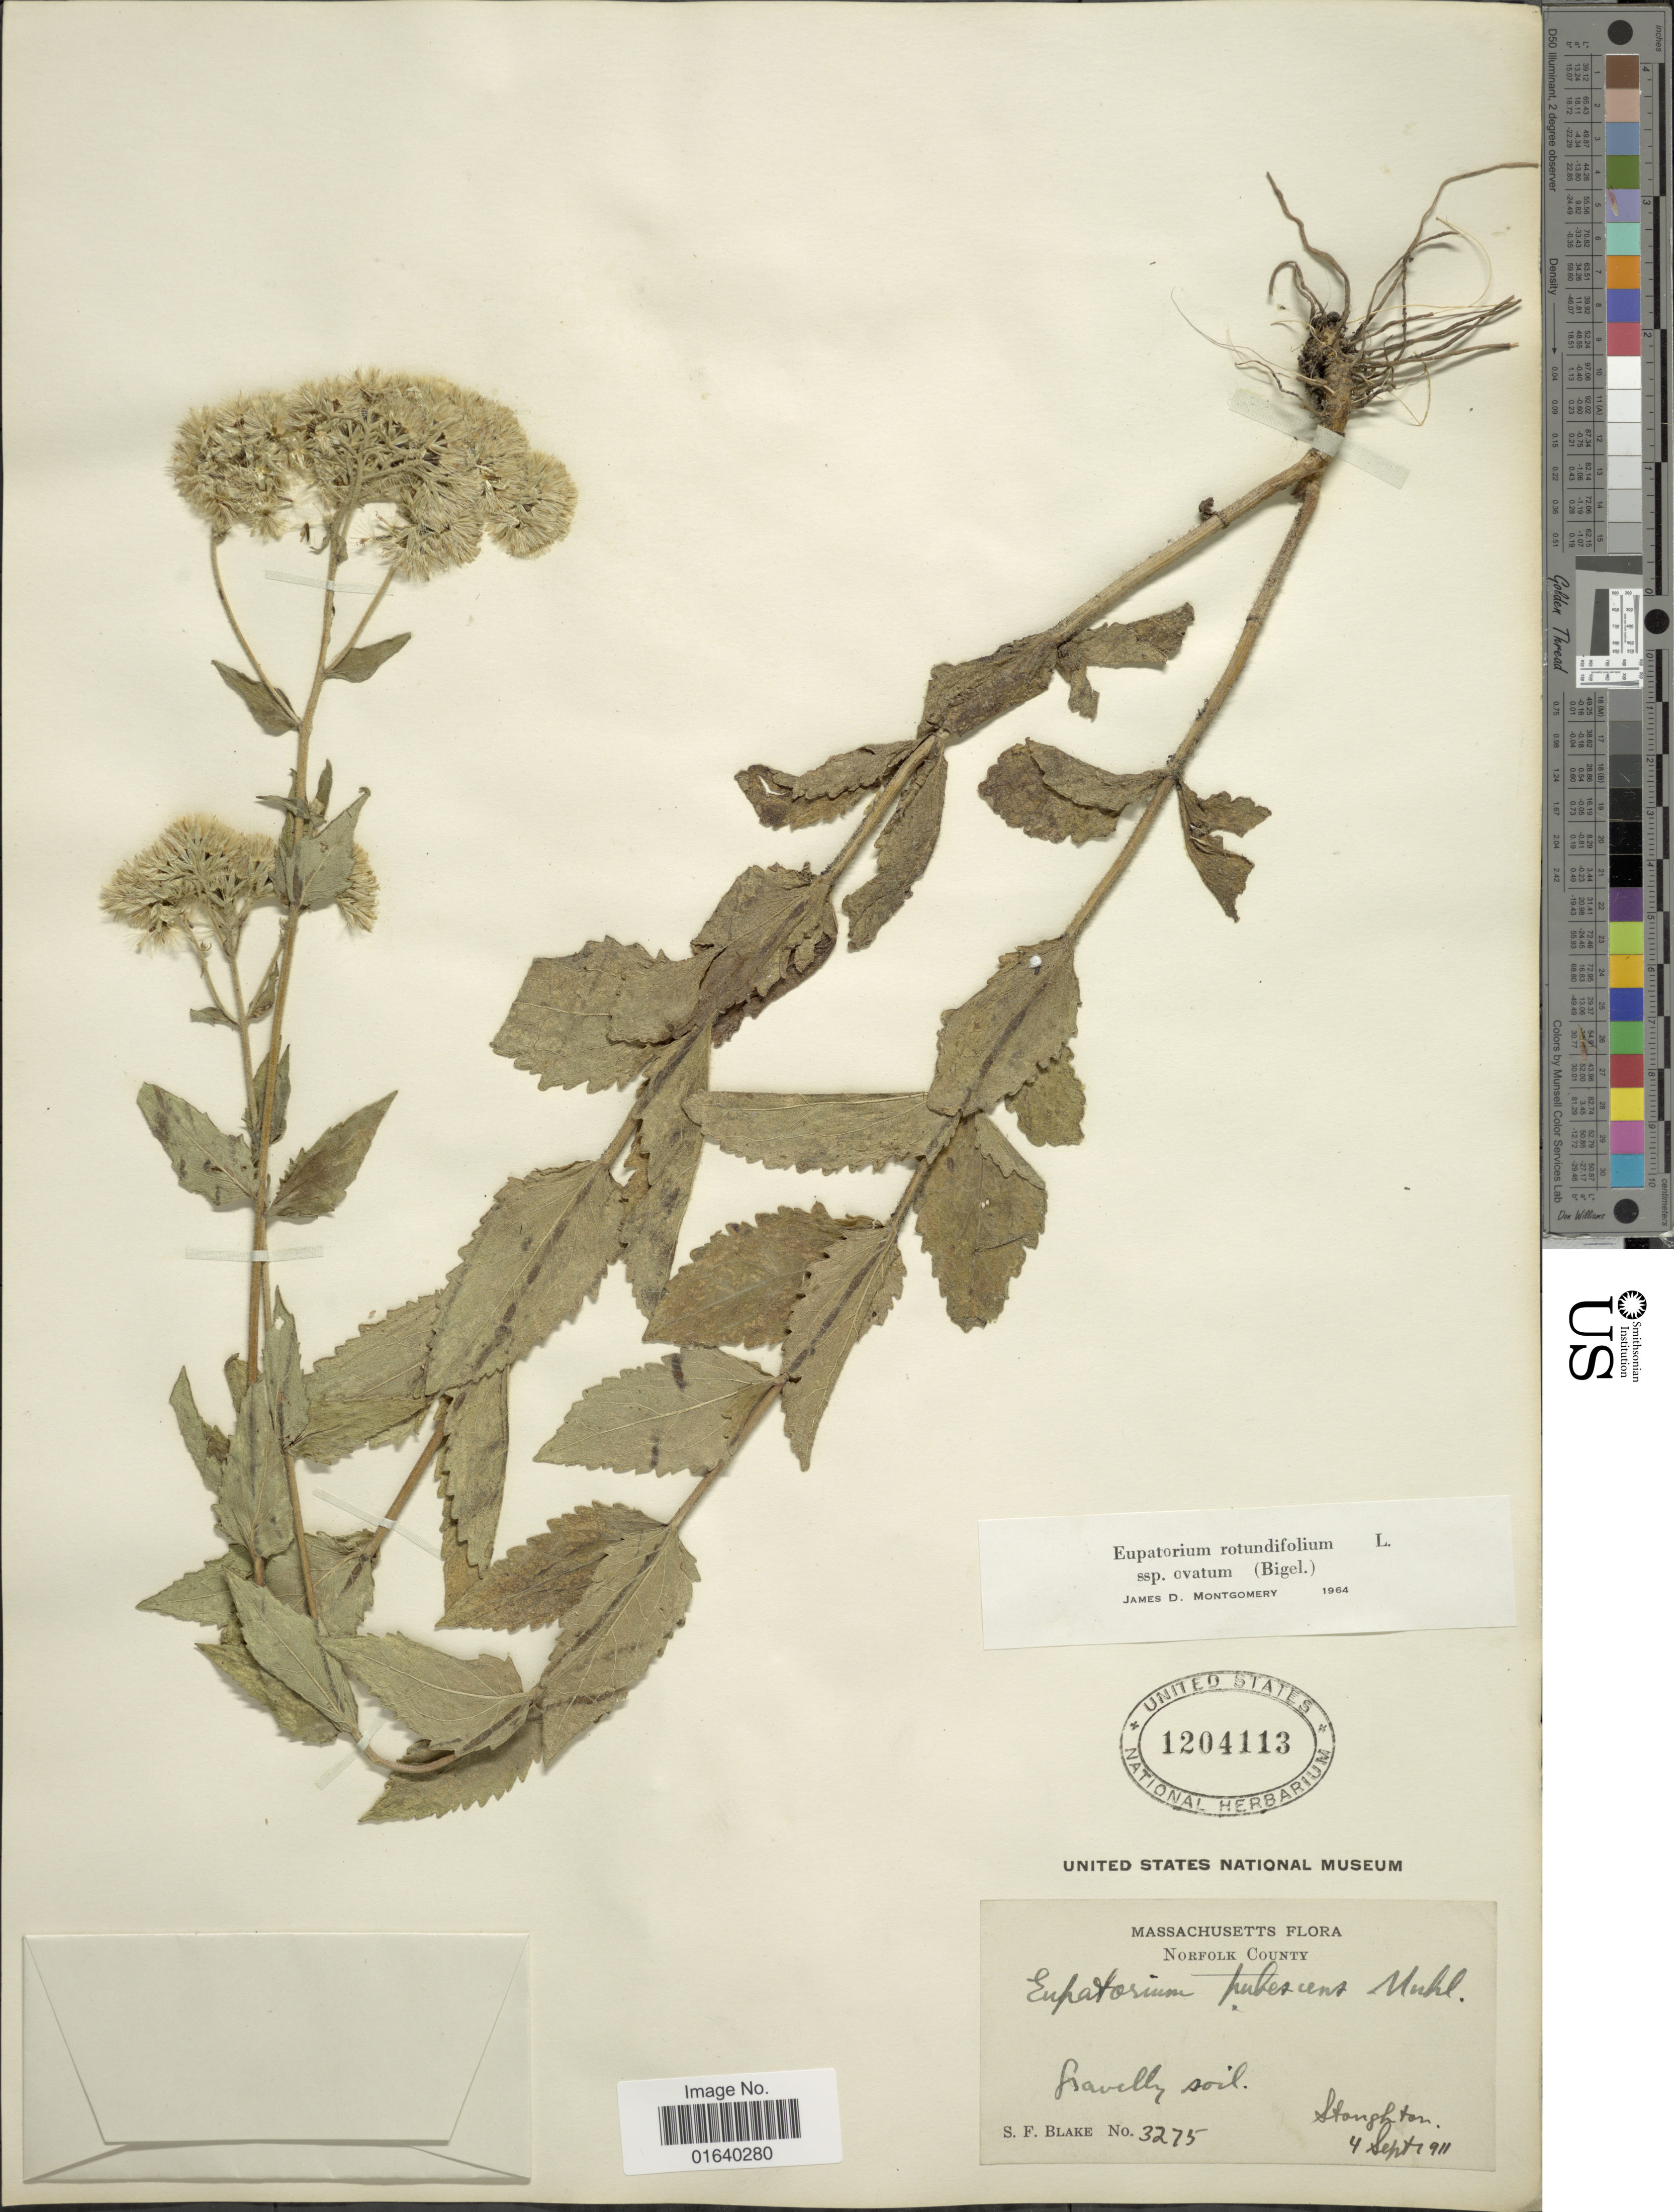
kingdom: Plantae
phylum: Tracheophyta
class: Magnoliopsida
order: Asterales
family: Asteraceae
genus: Eupatorium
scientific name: Eupatorium rotundifolium var. ovatum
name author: (Bigelow) J.D. Montgom. & Fairbrothers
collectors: S. Blake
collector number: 3275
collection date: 1911-09-04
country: United States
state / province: Massachusetts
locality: Norfolk County, Gravelly soil, Stoughton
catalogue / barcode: US 1204113